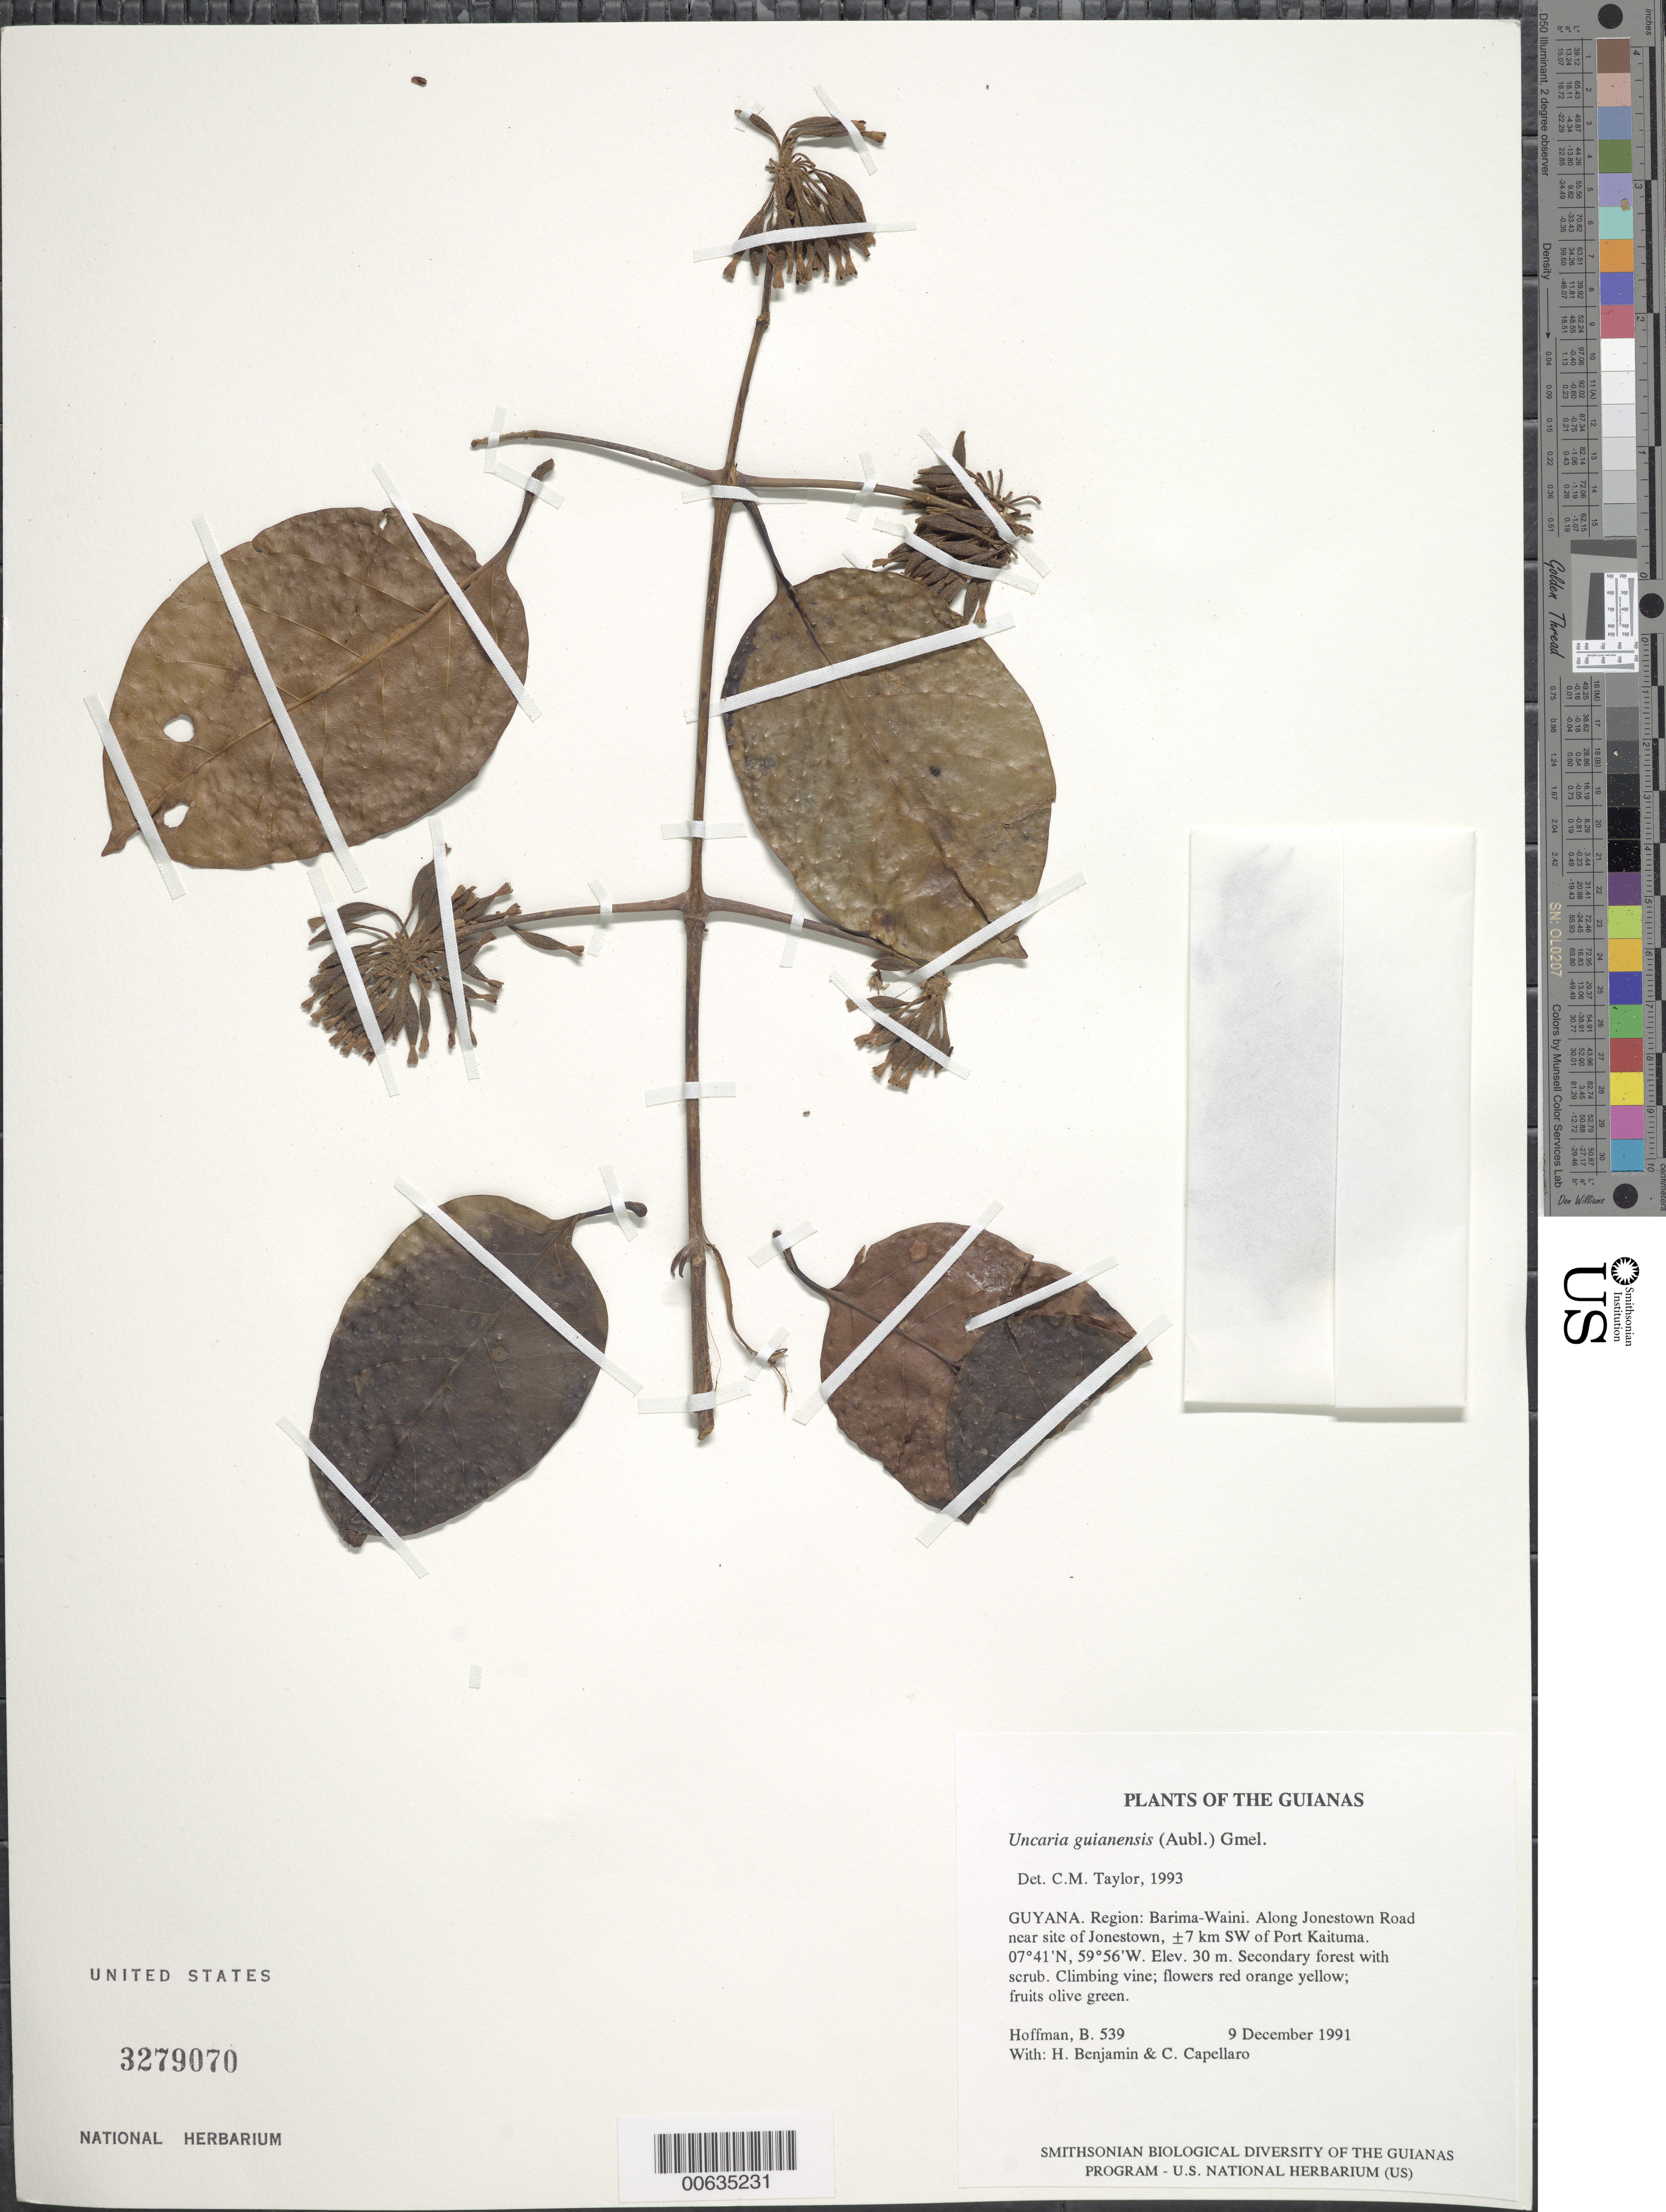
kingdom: Plantae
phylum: Tracheophyta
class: Magnoliopsida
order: Gentianales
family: Rubiaceae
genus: Uncaria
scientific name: Uncaria guianensis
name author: (Aubl.) J.F. Gmel.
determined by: Taylor, Charlotte M.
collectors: B. Hoffman, H. Benjamin & C. Capellaro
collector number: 539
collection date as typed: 9 December 1991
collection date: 1991-12-09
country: Guyana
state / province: Barima-Waini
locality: Along Jonestown Road near site of Jonestown, ±7 km SW of Port Kaituma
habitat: Secondary forest with scrub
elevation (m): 30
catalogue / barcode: US 3279070